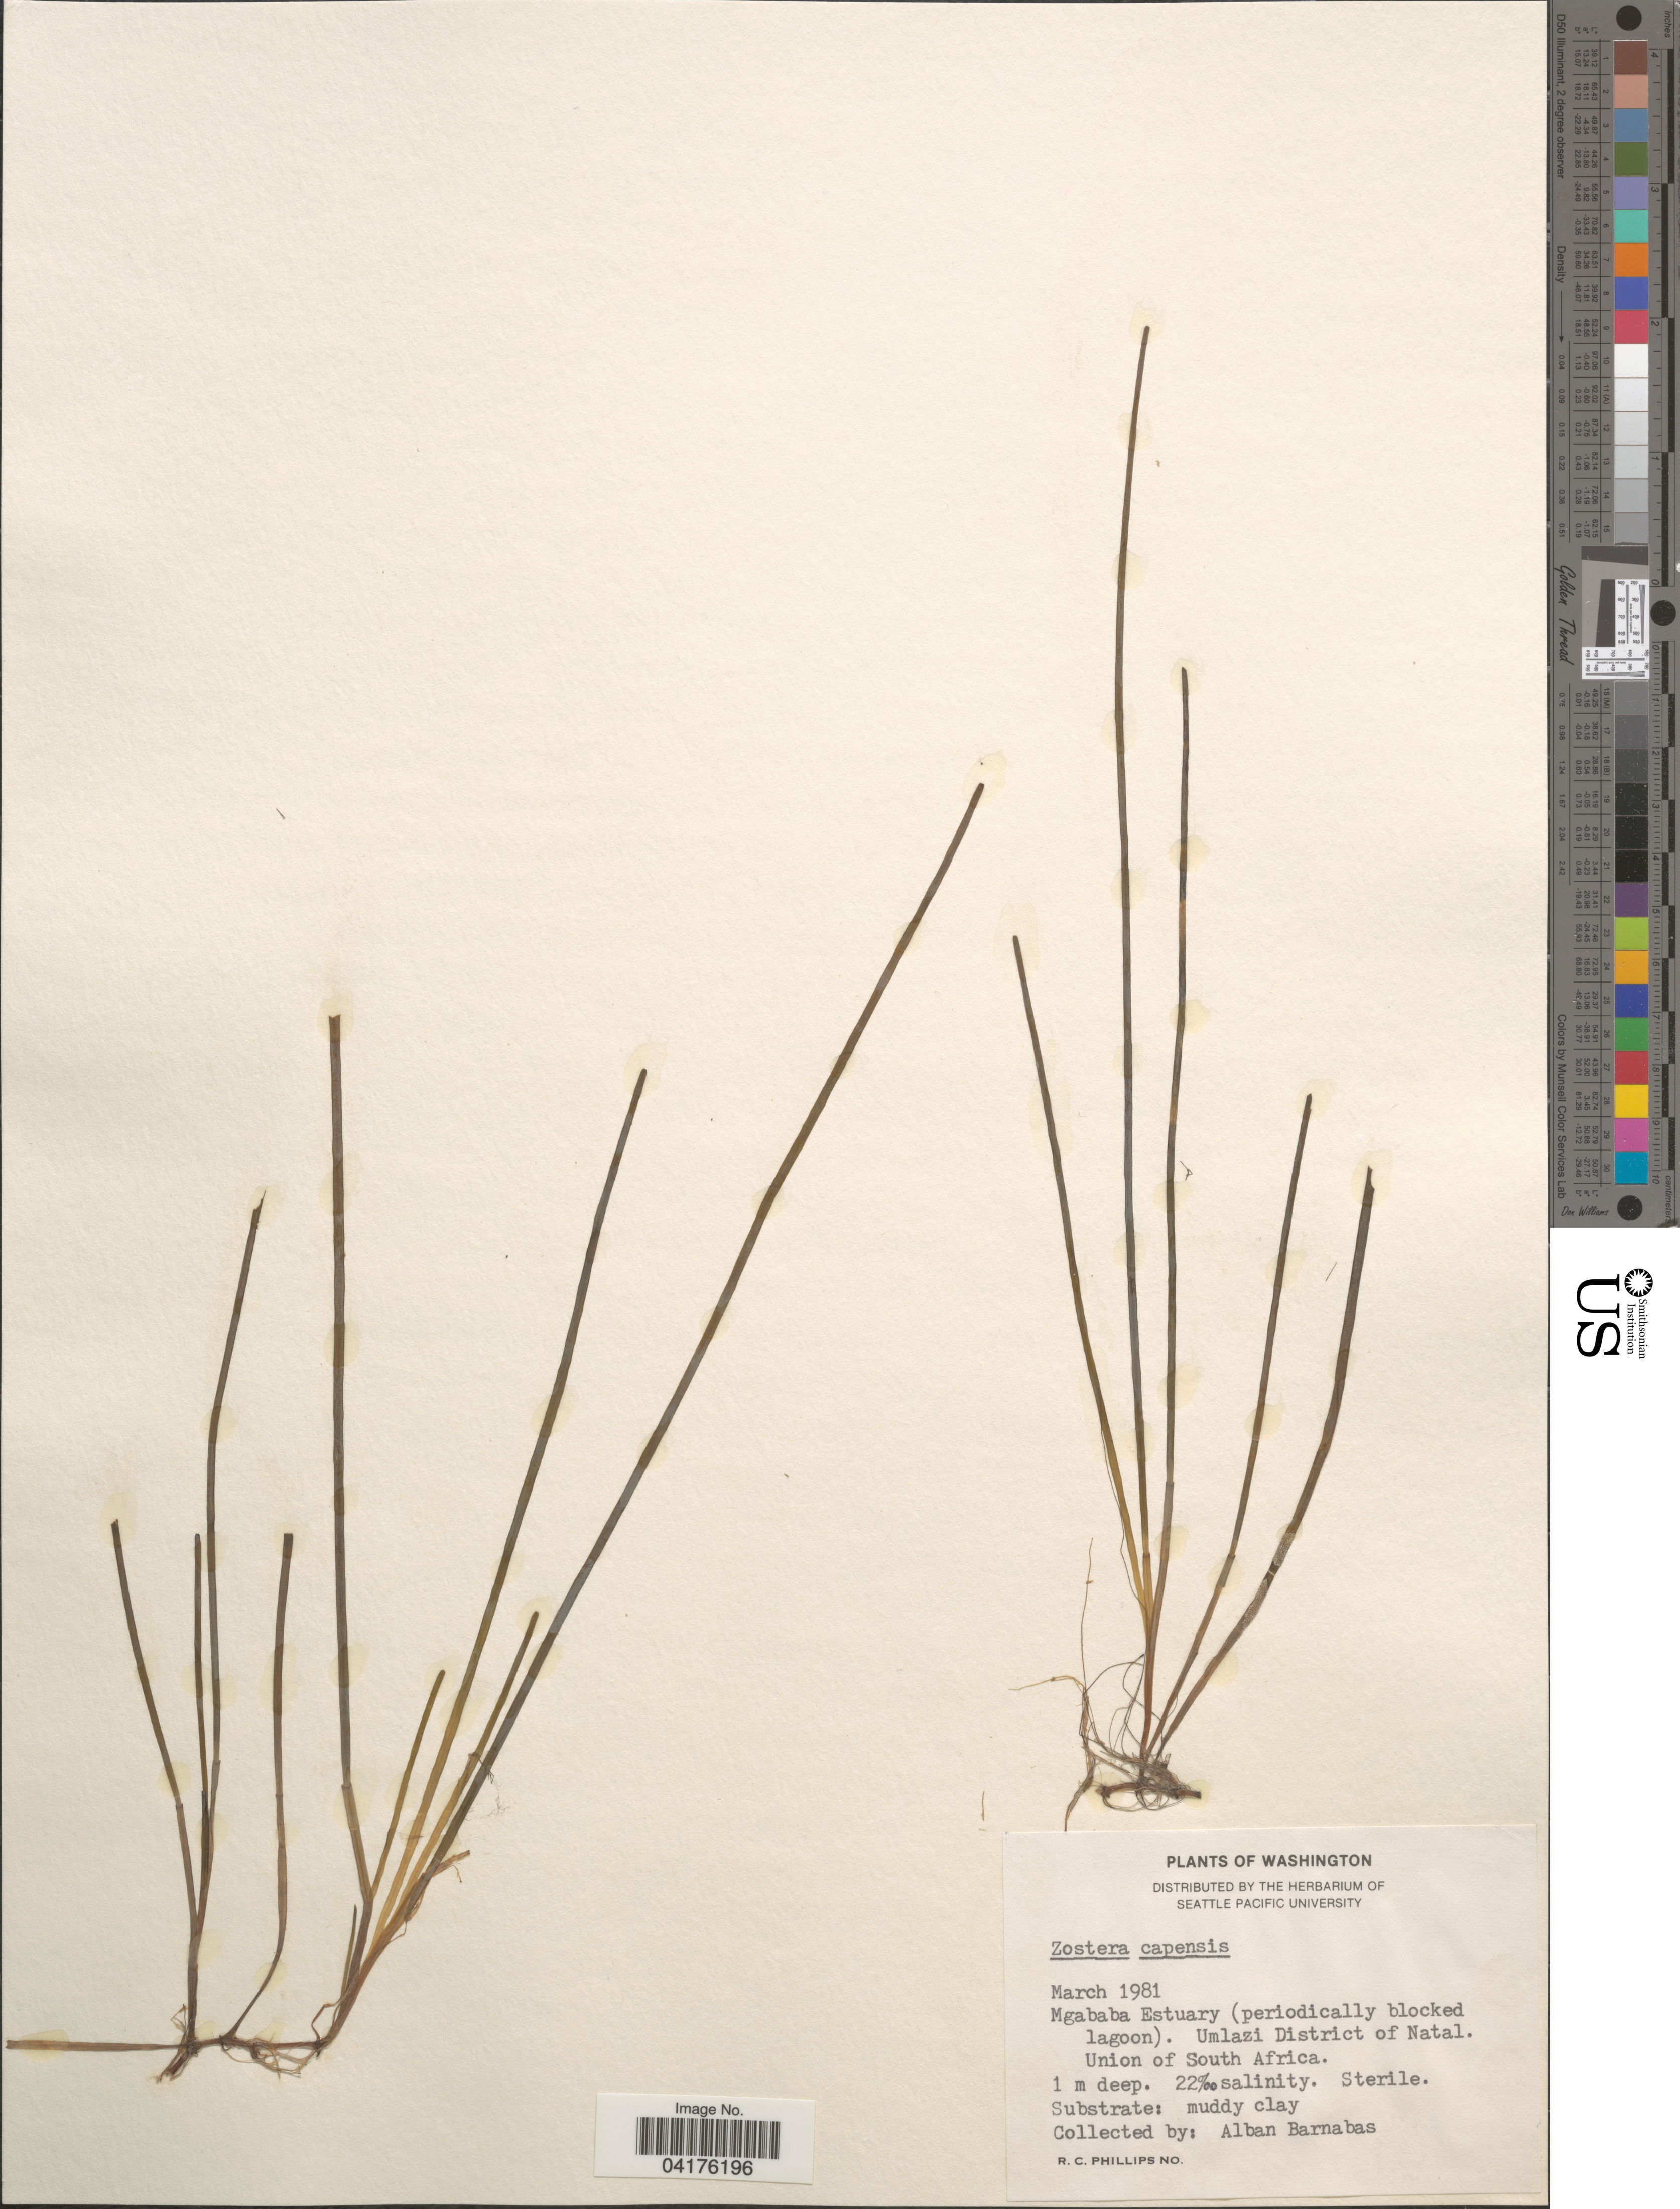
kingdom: Plantae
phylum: Tracheophyta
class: Liliopsida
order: Alismatales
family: Zosteraceae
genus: Zostera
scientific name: Zostera capensis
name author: Setch.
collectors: A. Barnabas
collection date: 1981-03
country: South Africa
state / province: KwaZulu-Natal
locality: Mgababa Estuary (periodically blocked lagoon). Umlazi District of Natal. Union of South Africa.